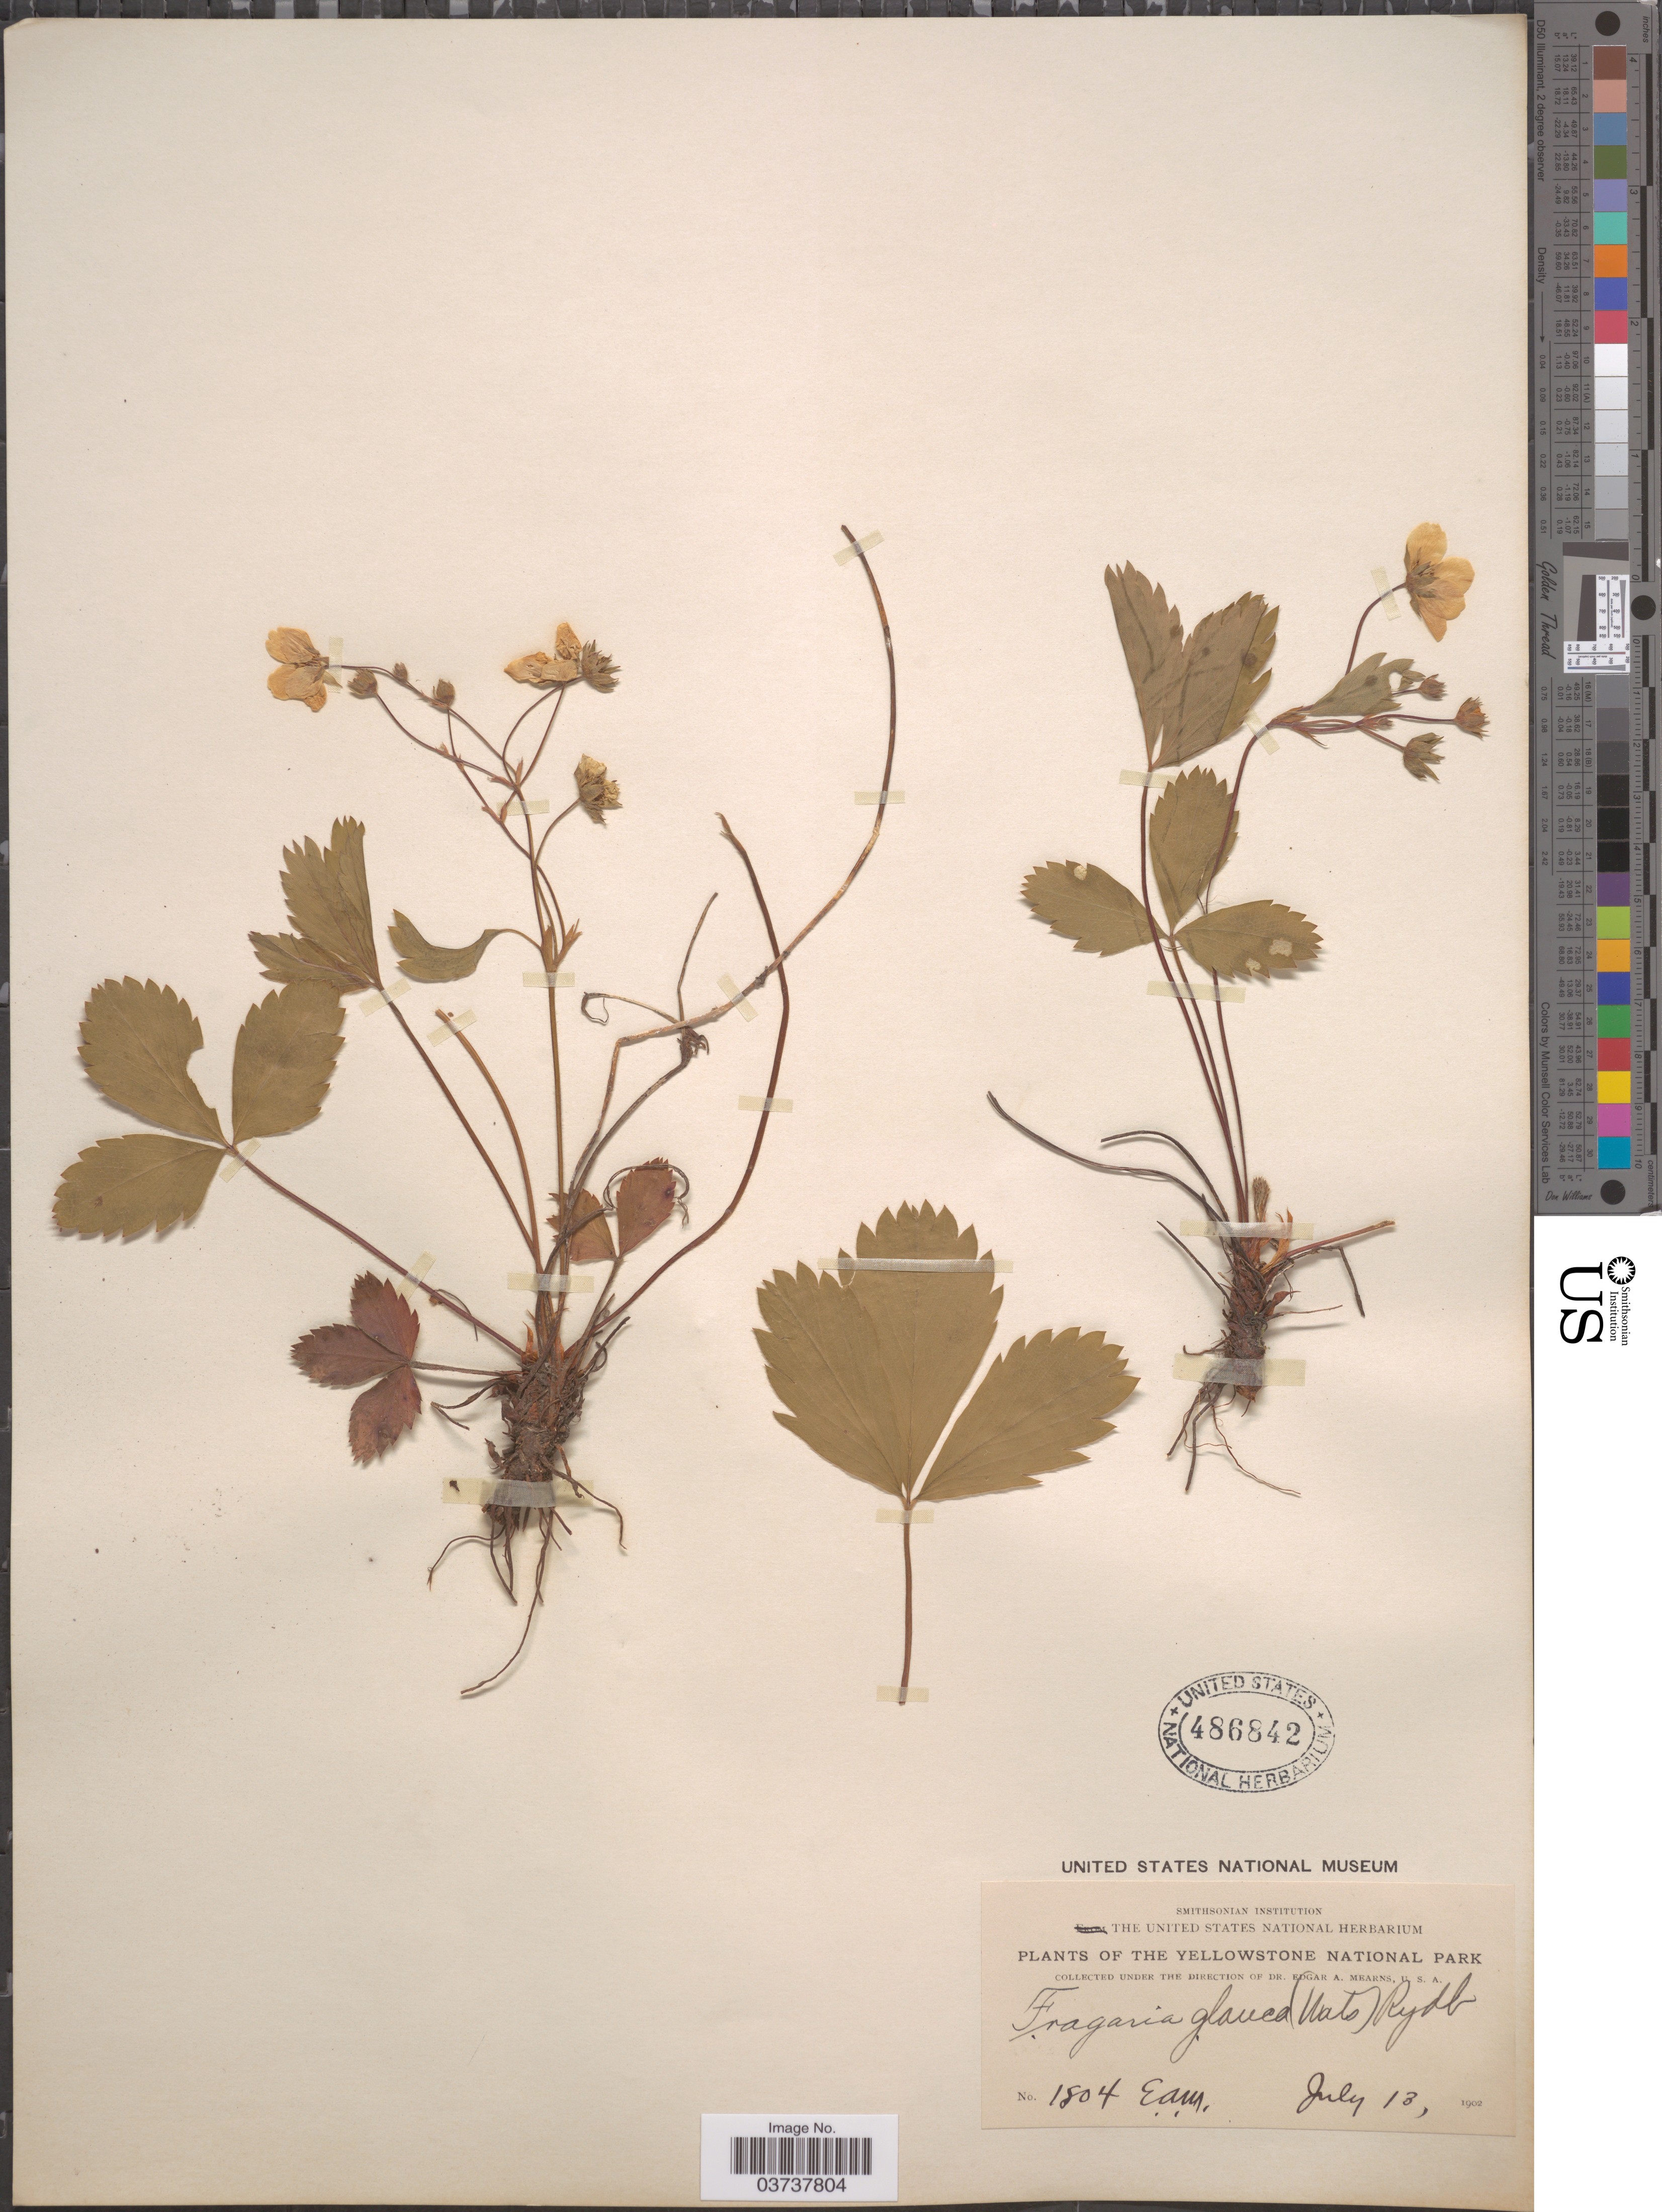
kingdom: Plantae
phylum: Tracheophyta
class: Magnoliopsida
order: Rosales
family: Rosaceae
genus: Fragaria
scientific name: Fragaria virginiana subsp. glauca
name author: (S. Watson) Staudt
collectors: E. A. Mearns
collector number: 1804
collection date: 1902-07-13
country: United States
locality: The Yellowstone National Park.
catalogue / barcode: US 486842